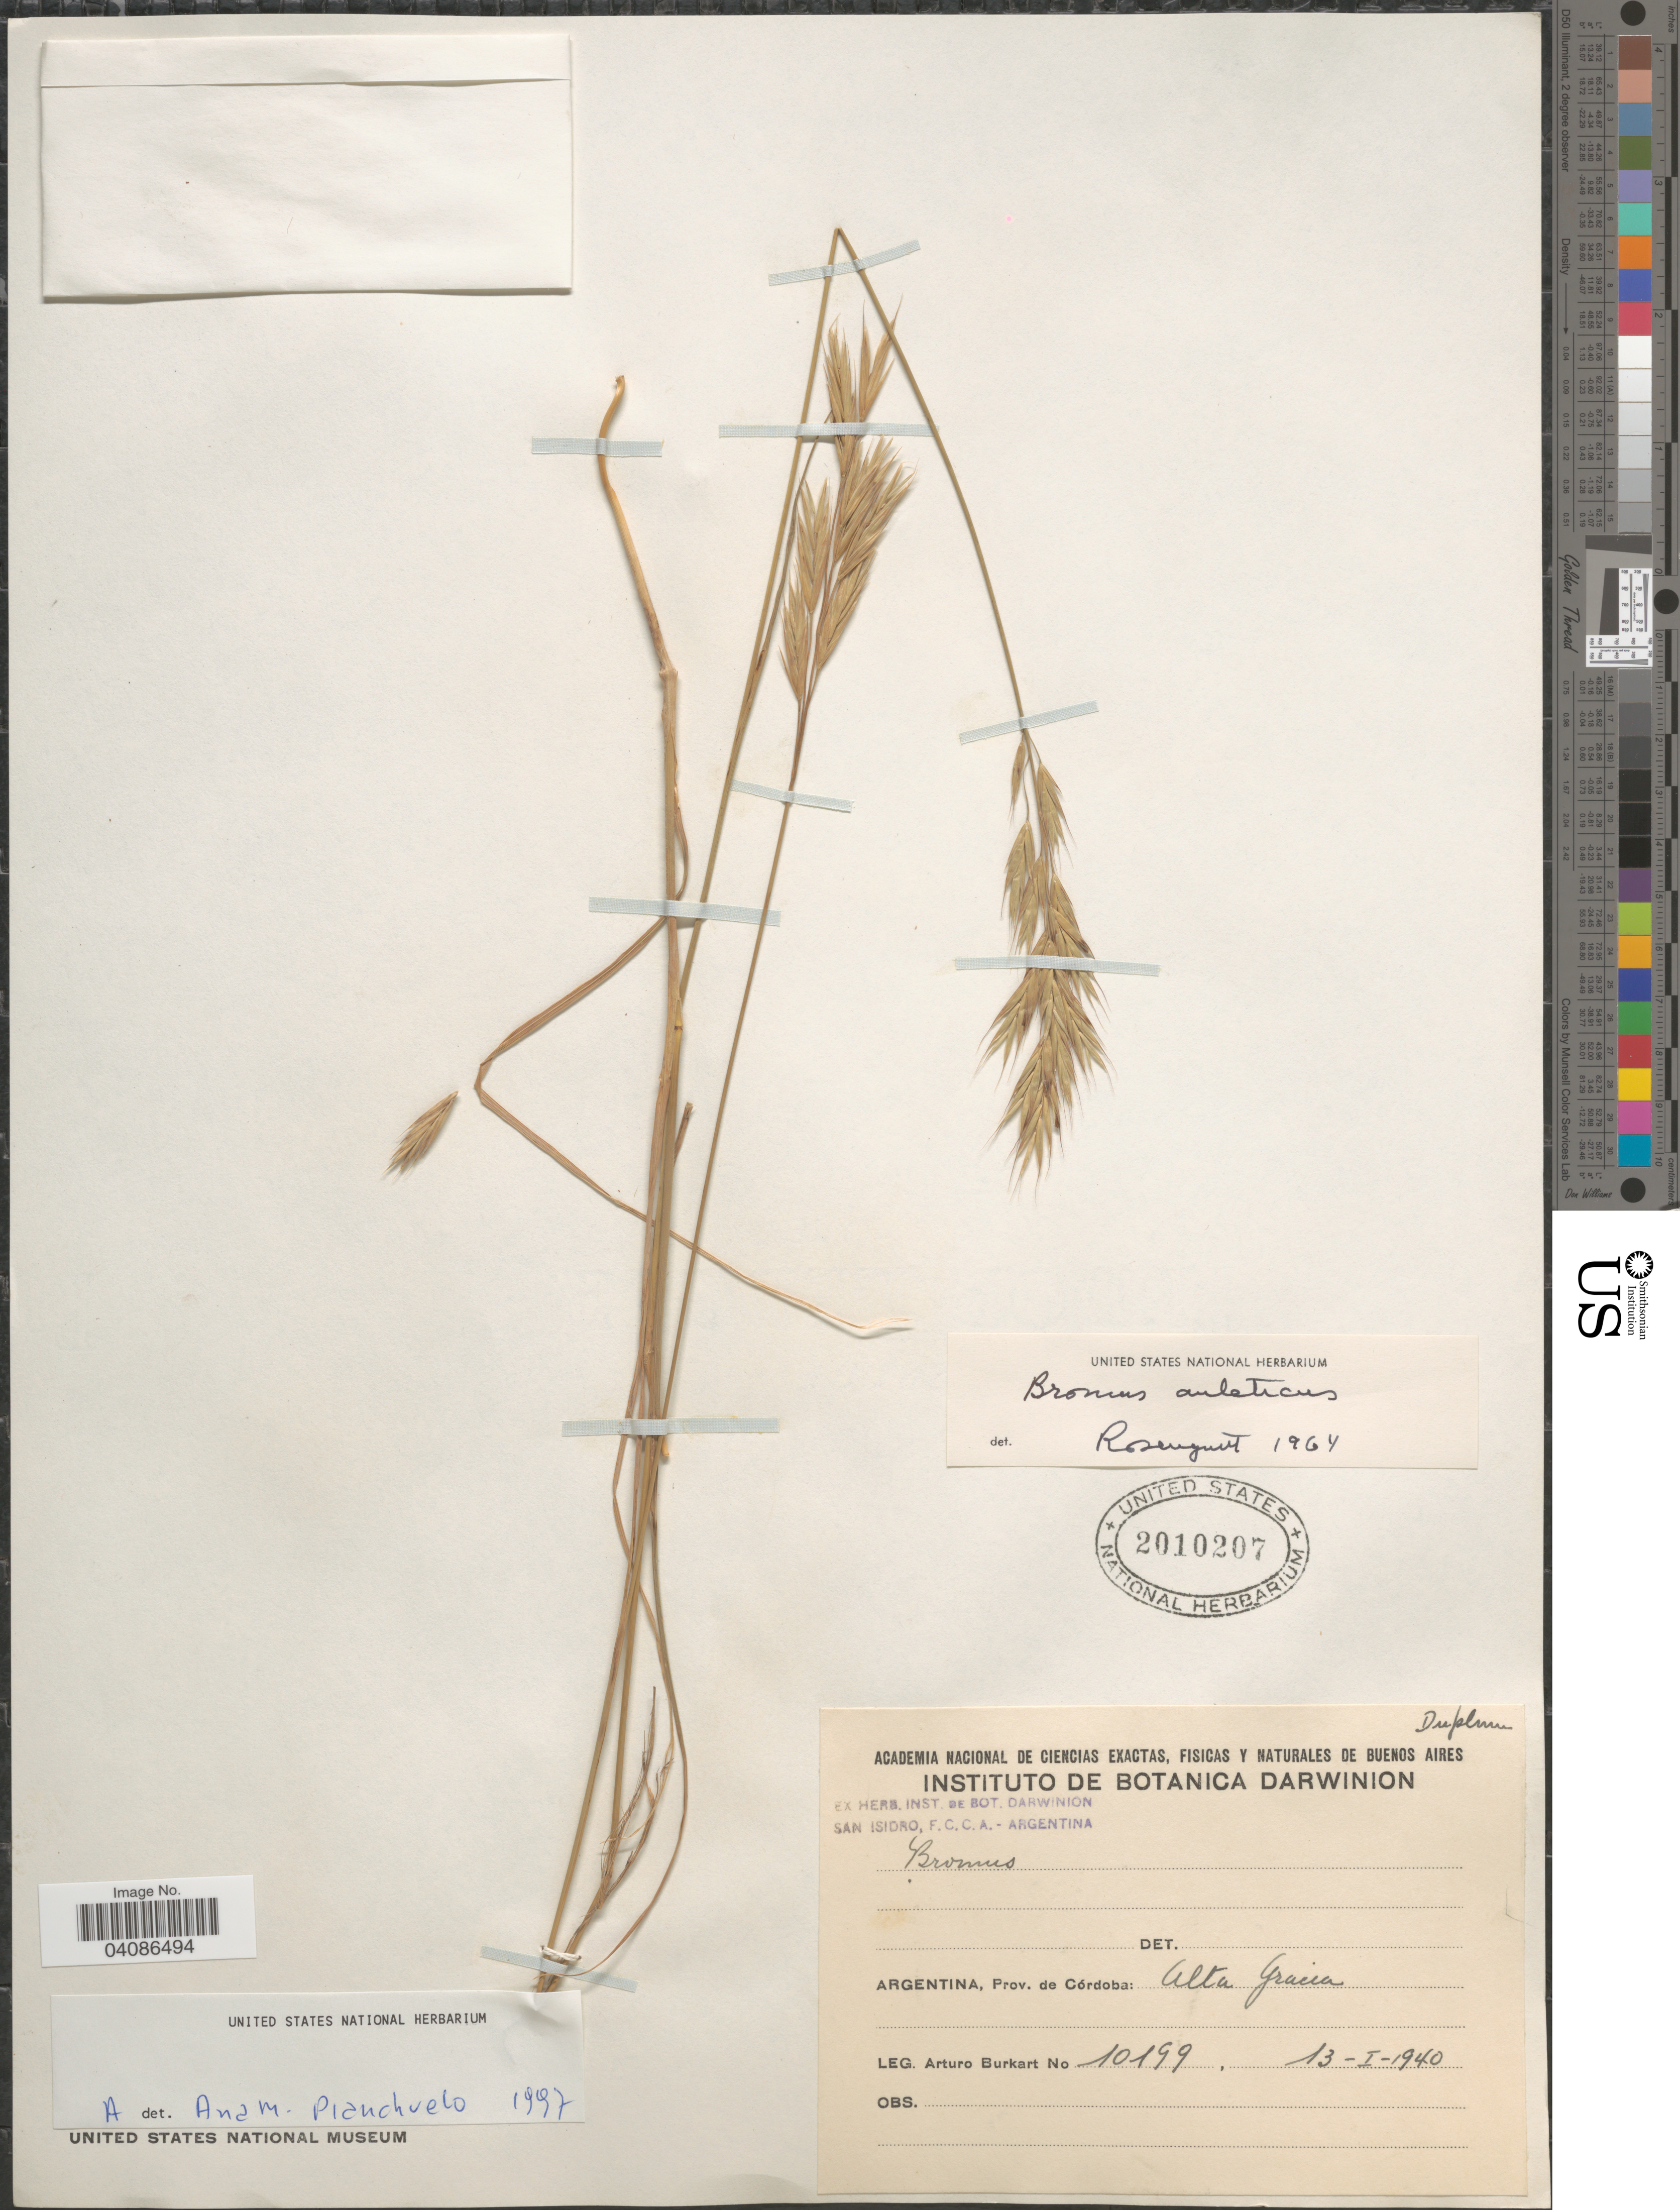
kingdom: Plantae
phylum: Tracheophyta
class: Liliopsida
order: Poales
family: Poaceae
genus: Bromus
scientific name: Bromus auleticus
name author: Trin. ex Nees in Mart.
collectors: A. E. Burkart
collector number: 10199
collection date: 1940-01-13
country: Argentina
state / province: Cordoba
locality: Alta Gracia.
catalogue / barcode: US 2010207